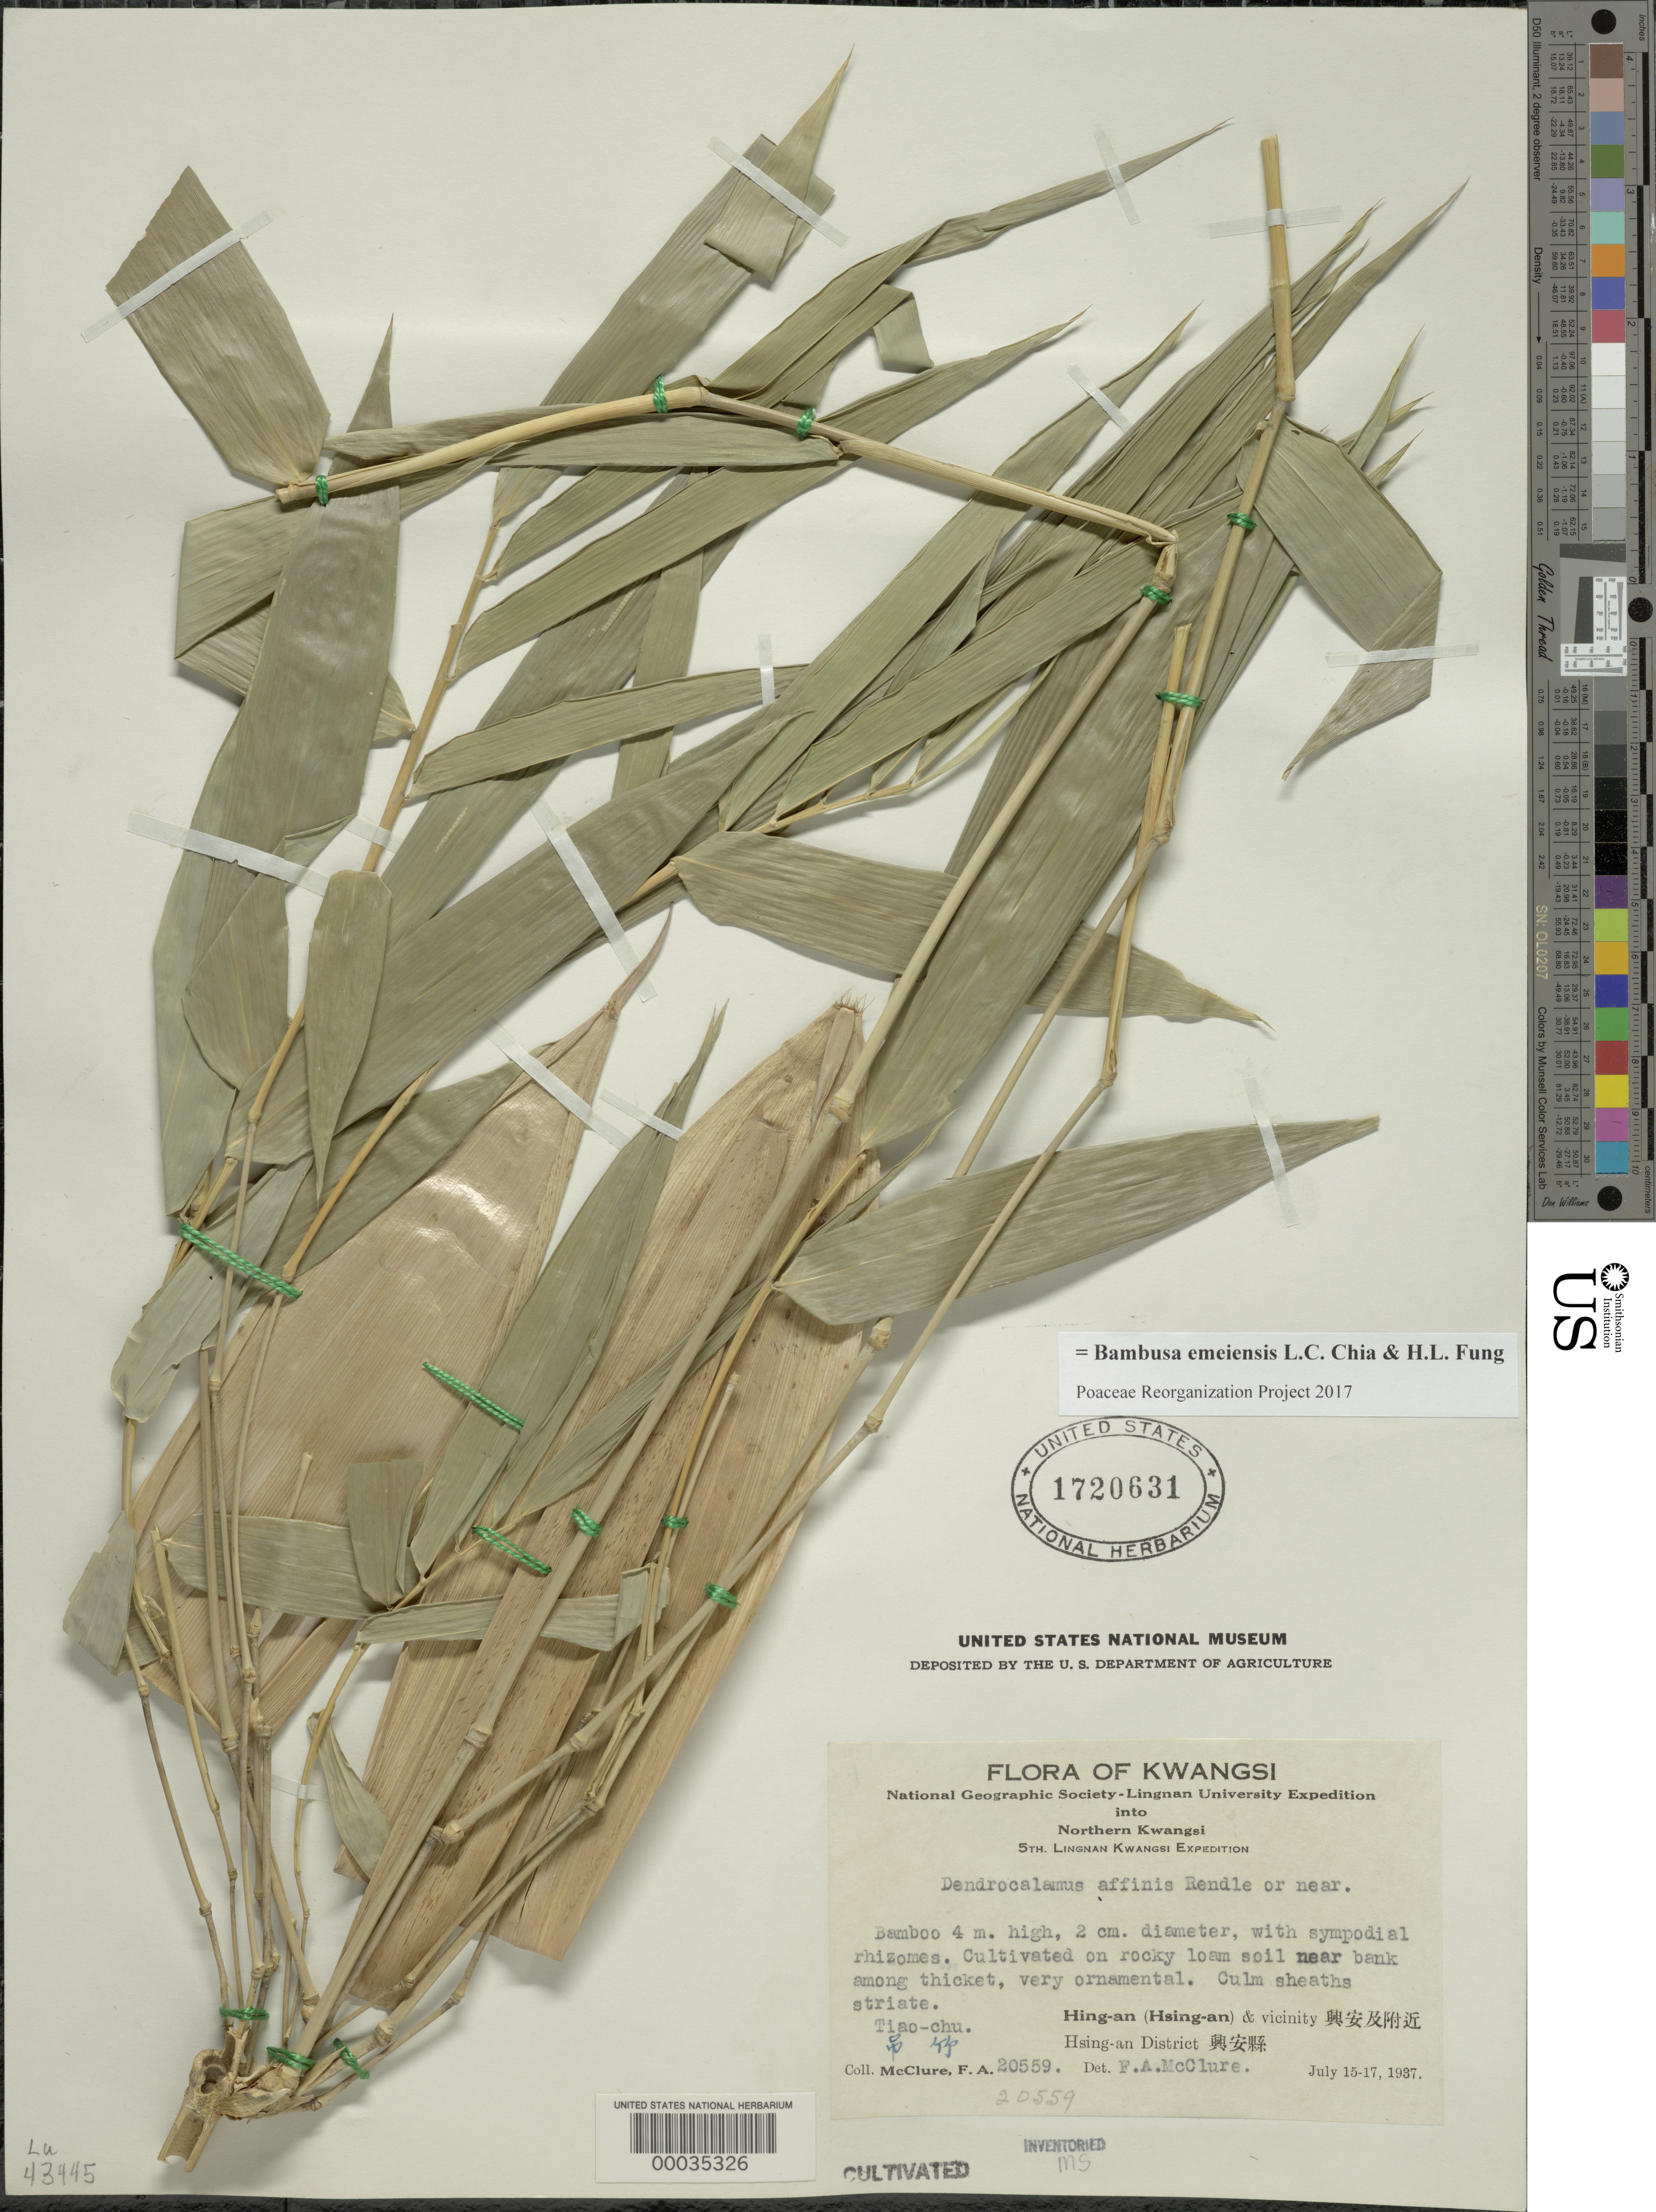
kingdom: Plantae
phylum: Tracheophyta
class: Liliopsida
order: Poales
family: Poaceae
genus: Bambusa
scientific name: Bambusa emeiensis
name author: Chia & H.L. Fung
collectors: F. A. McClure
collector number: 20559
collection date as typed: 15 Jul 1937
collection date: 1937-07-15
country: China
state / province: Jiangxi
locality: Hing-an, hsing-an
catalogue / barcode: US 1720631